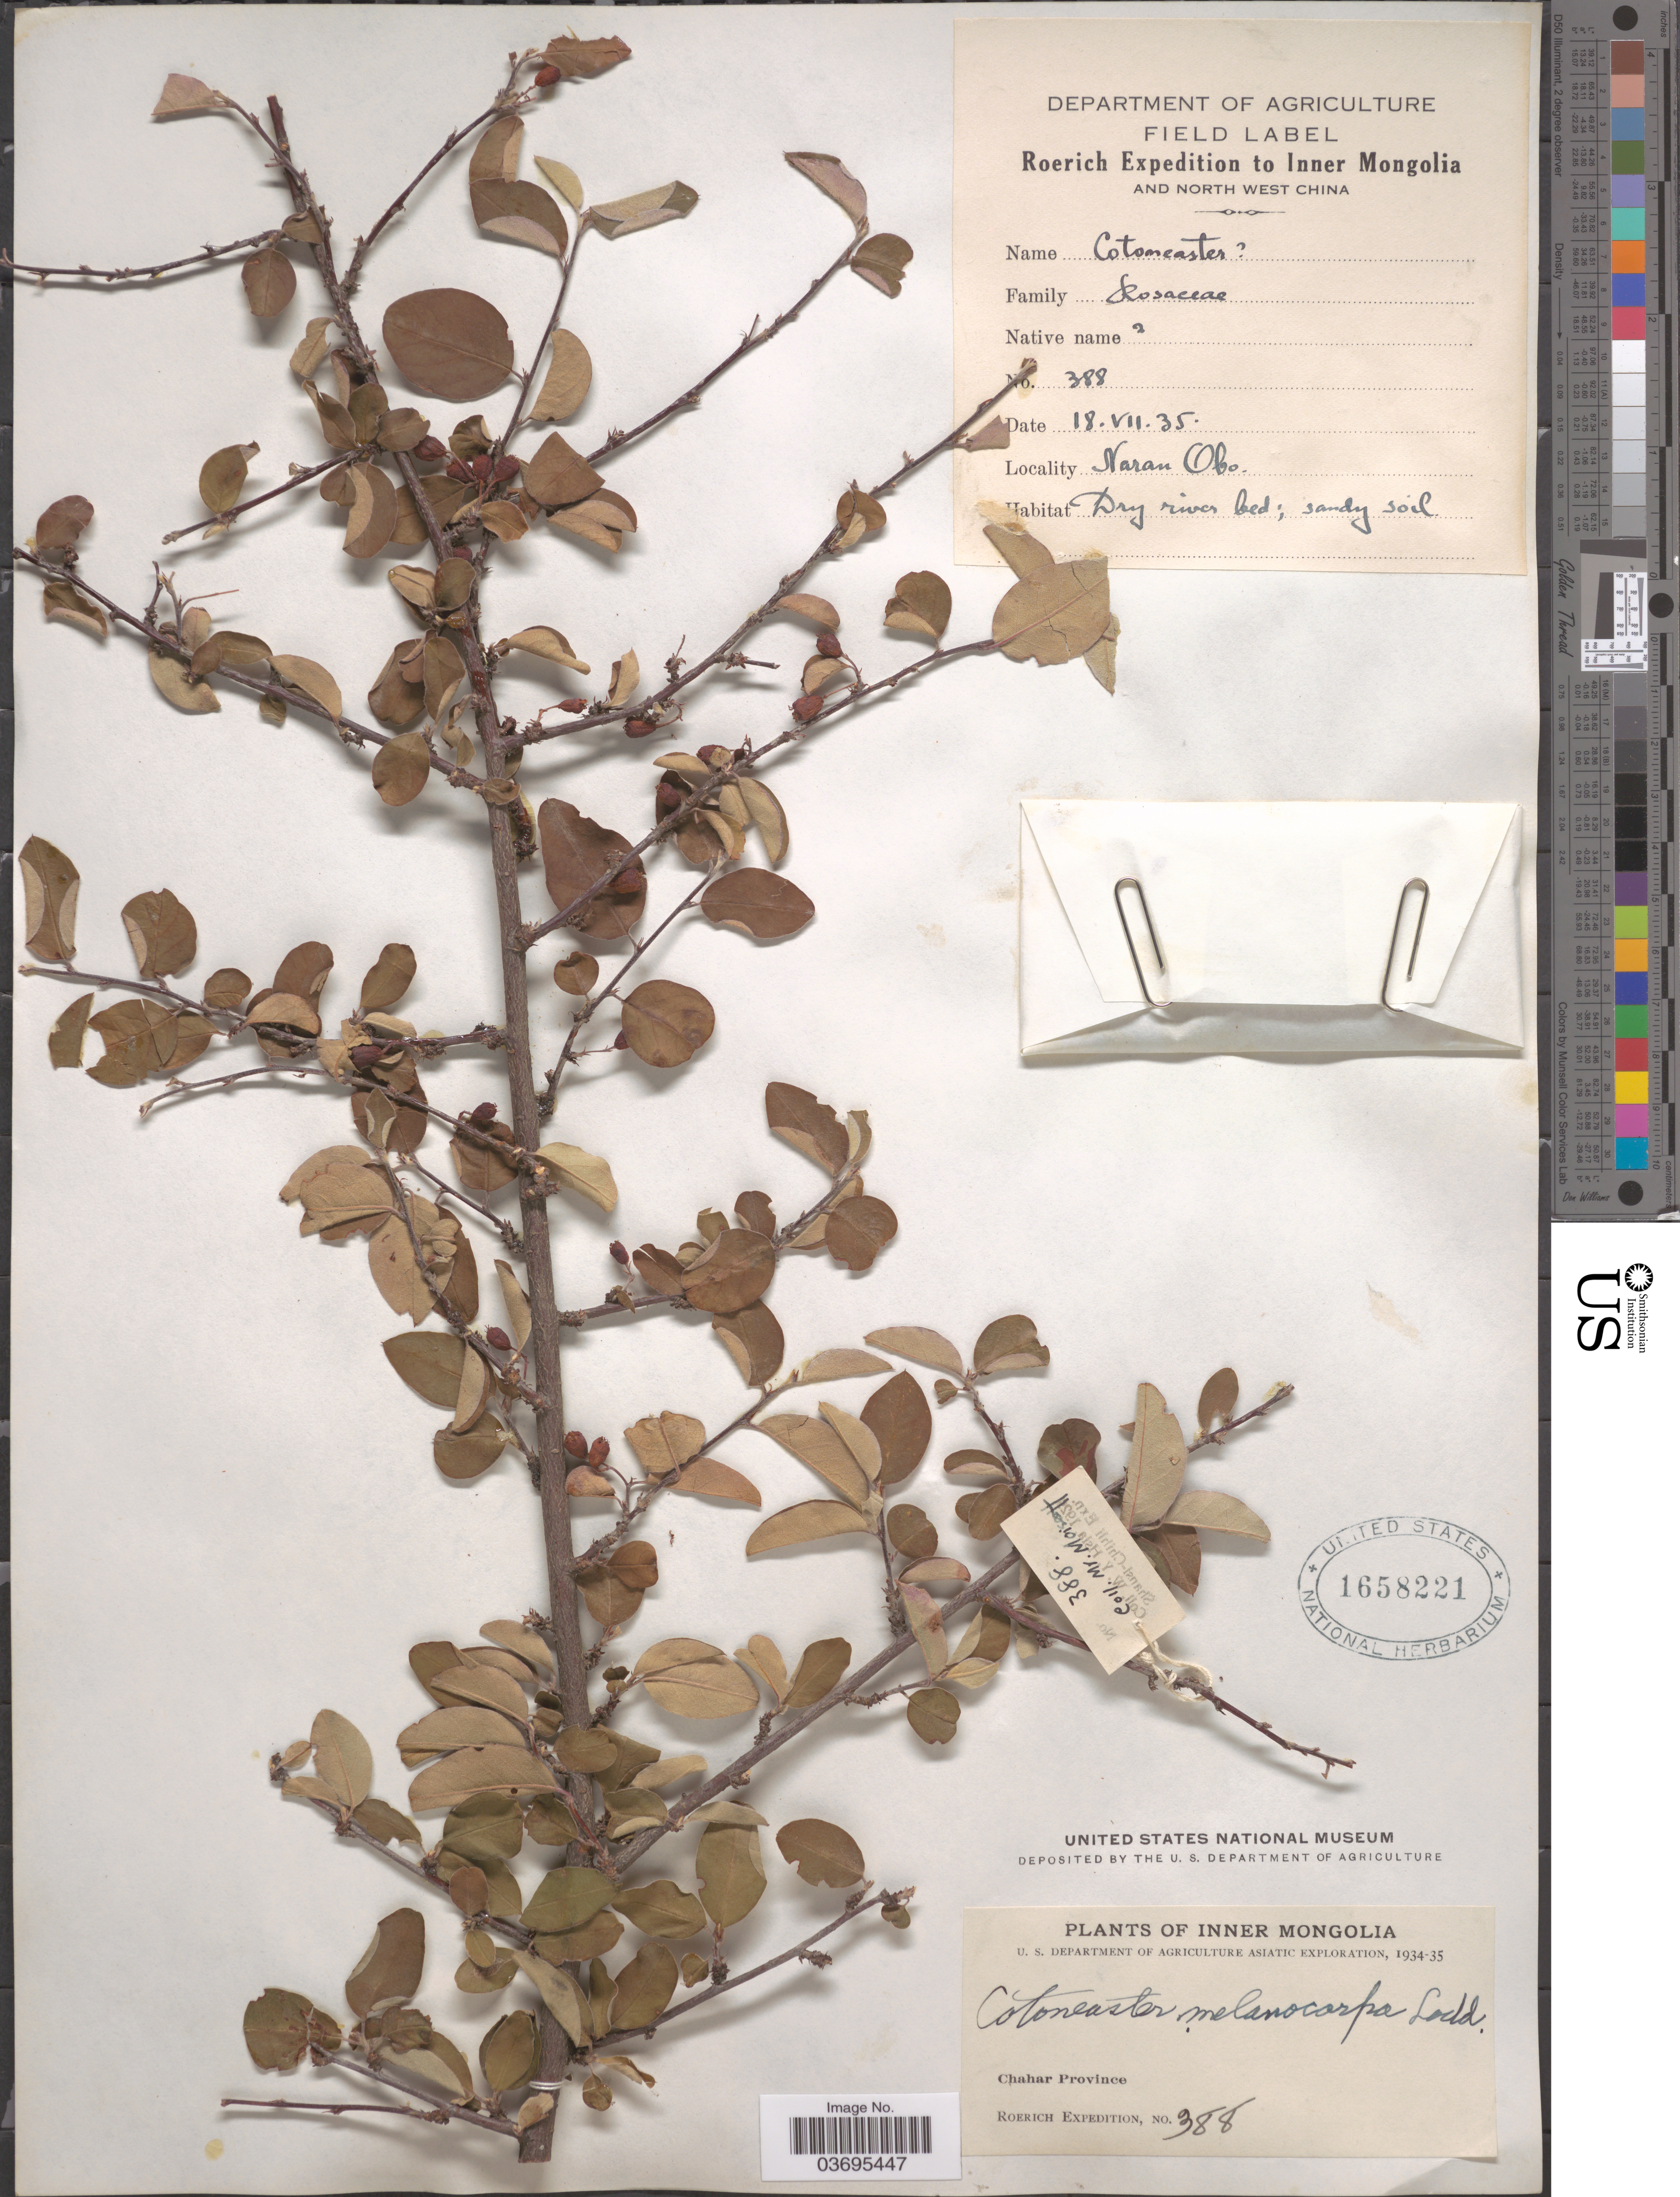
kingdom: Plantae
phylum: Tracheophyta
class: Magnoliopsida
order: Rosales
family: Rosaceae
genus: Cotoneaster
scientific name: Cotoneaster melanocarpus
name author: Conrad L. Loddiges, G. Loddiges & W. Loddiges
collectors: Roerich Expedition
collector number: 388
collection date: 1935-07-18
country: China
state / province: Nei Monggol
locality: Inner Mongolia. Chahar Province. Inner Mongolia and North West China. Naran Obo.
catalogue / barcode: US 1658221